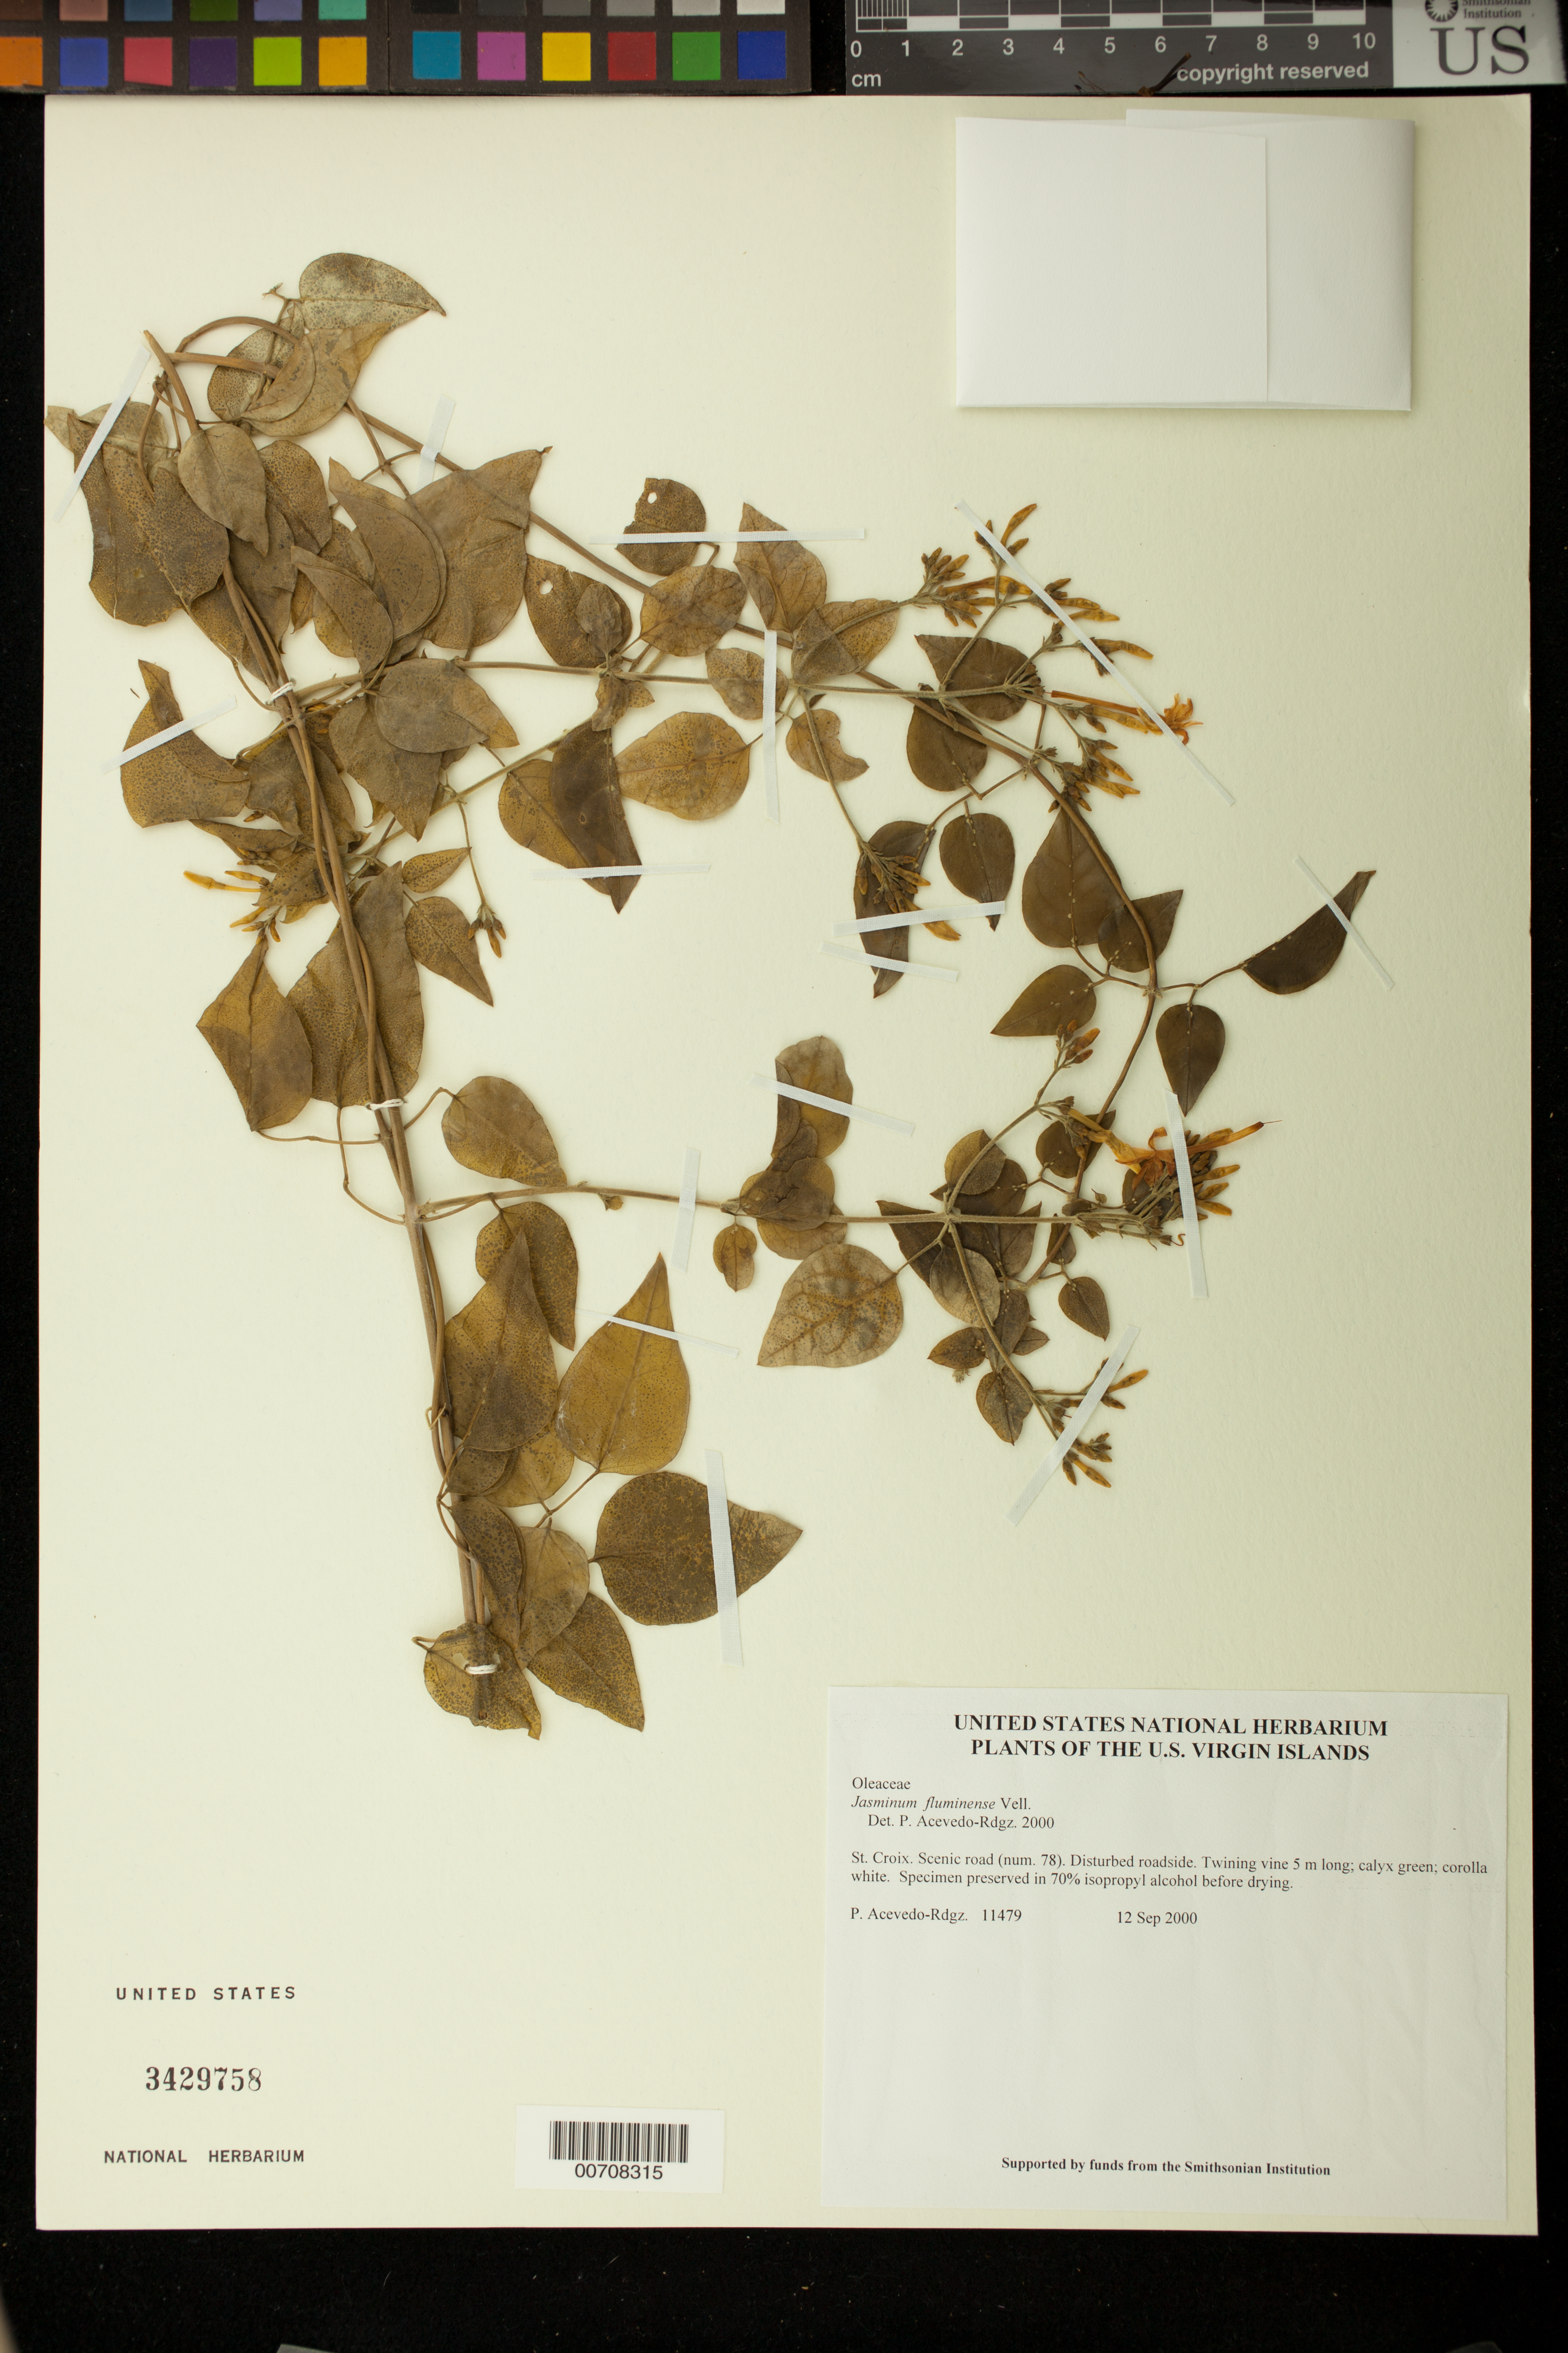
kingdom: Plantae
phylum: Tracheophyta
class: Magnoliopsida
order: Lamiales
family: Oleaceae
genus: Jasminum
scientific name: Jasminum fluminense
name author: Vell.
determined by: Acevedo-Rodríguez, P., (BOT), Smithsonian Institution - National Museum of Natural History (UNITED STATES)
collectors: P. Acevedo-Rodr.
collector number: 11479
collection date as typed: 12 Sep 2000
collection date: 2000-09-12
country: U.S. Virgin Islands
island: St. Croix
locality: Scenic road (num. 78).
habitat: Disturbed roadside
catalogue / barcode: US 3429758